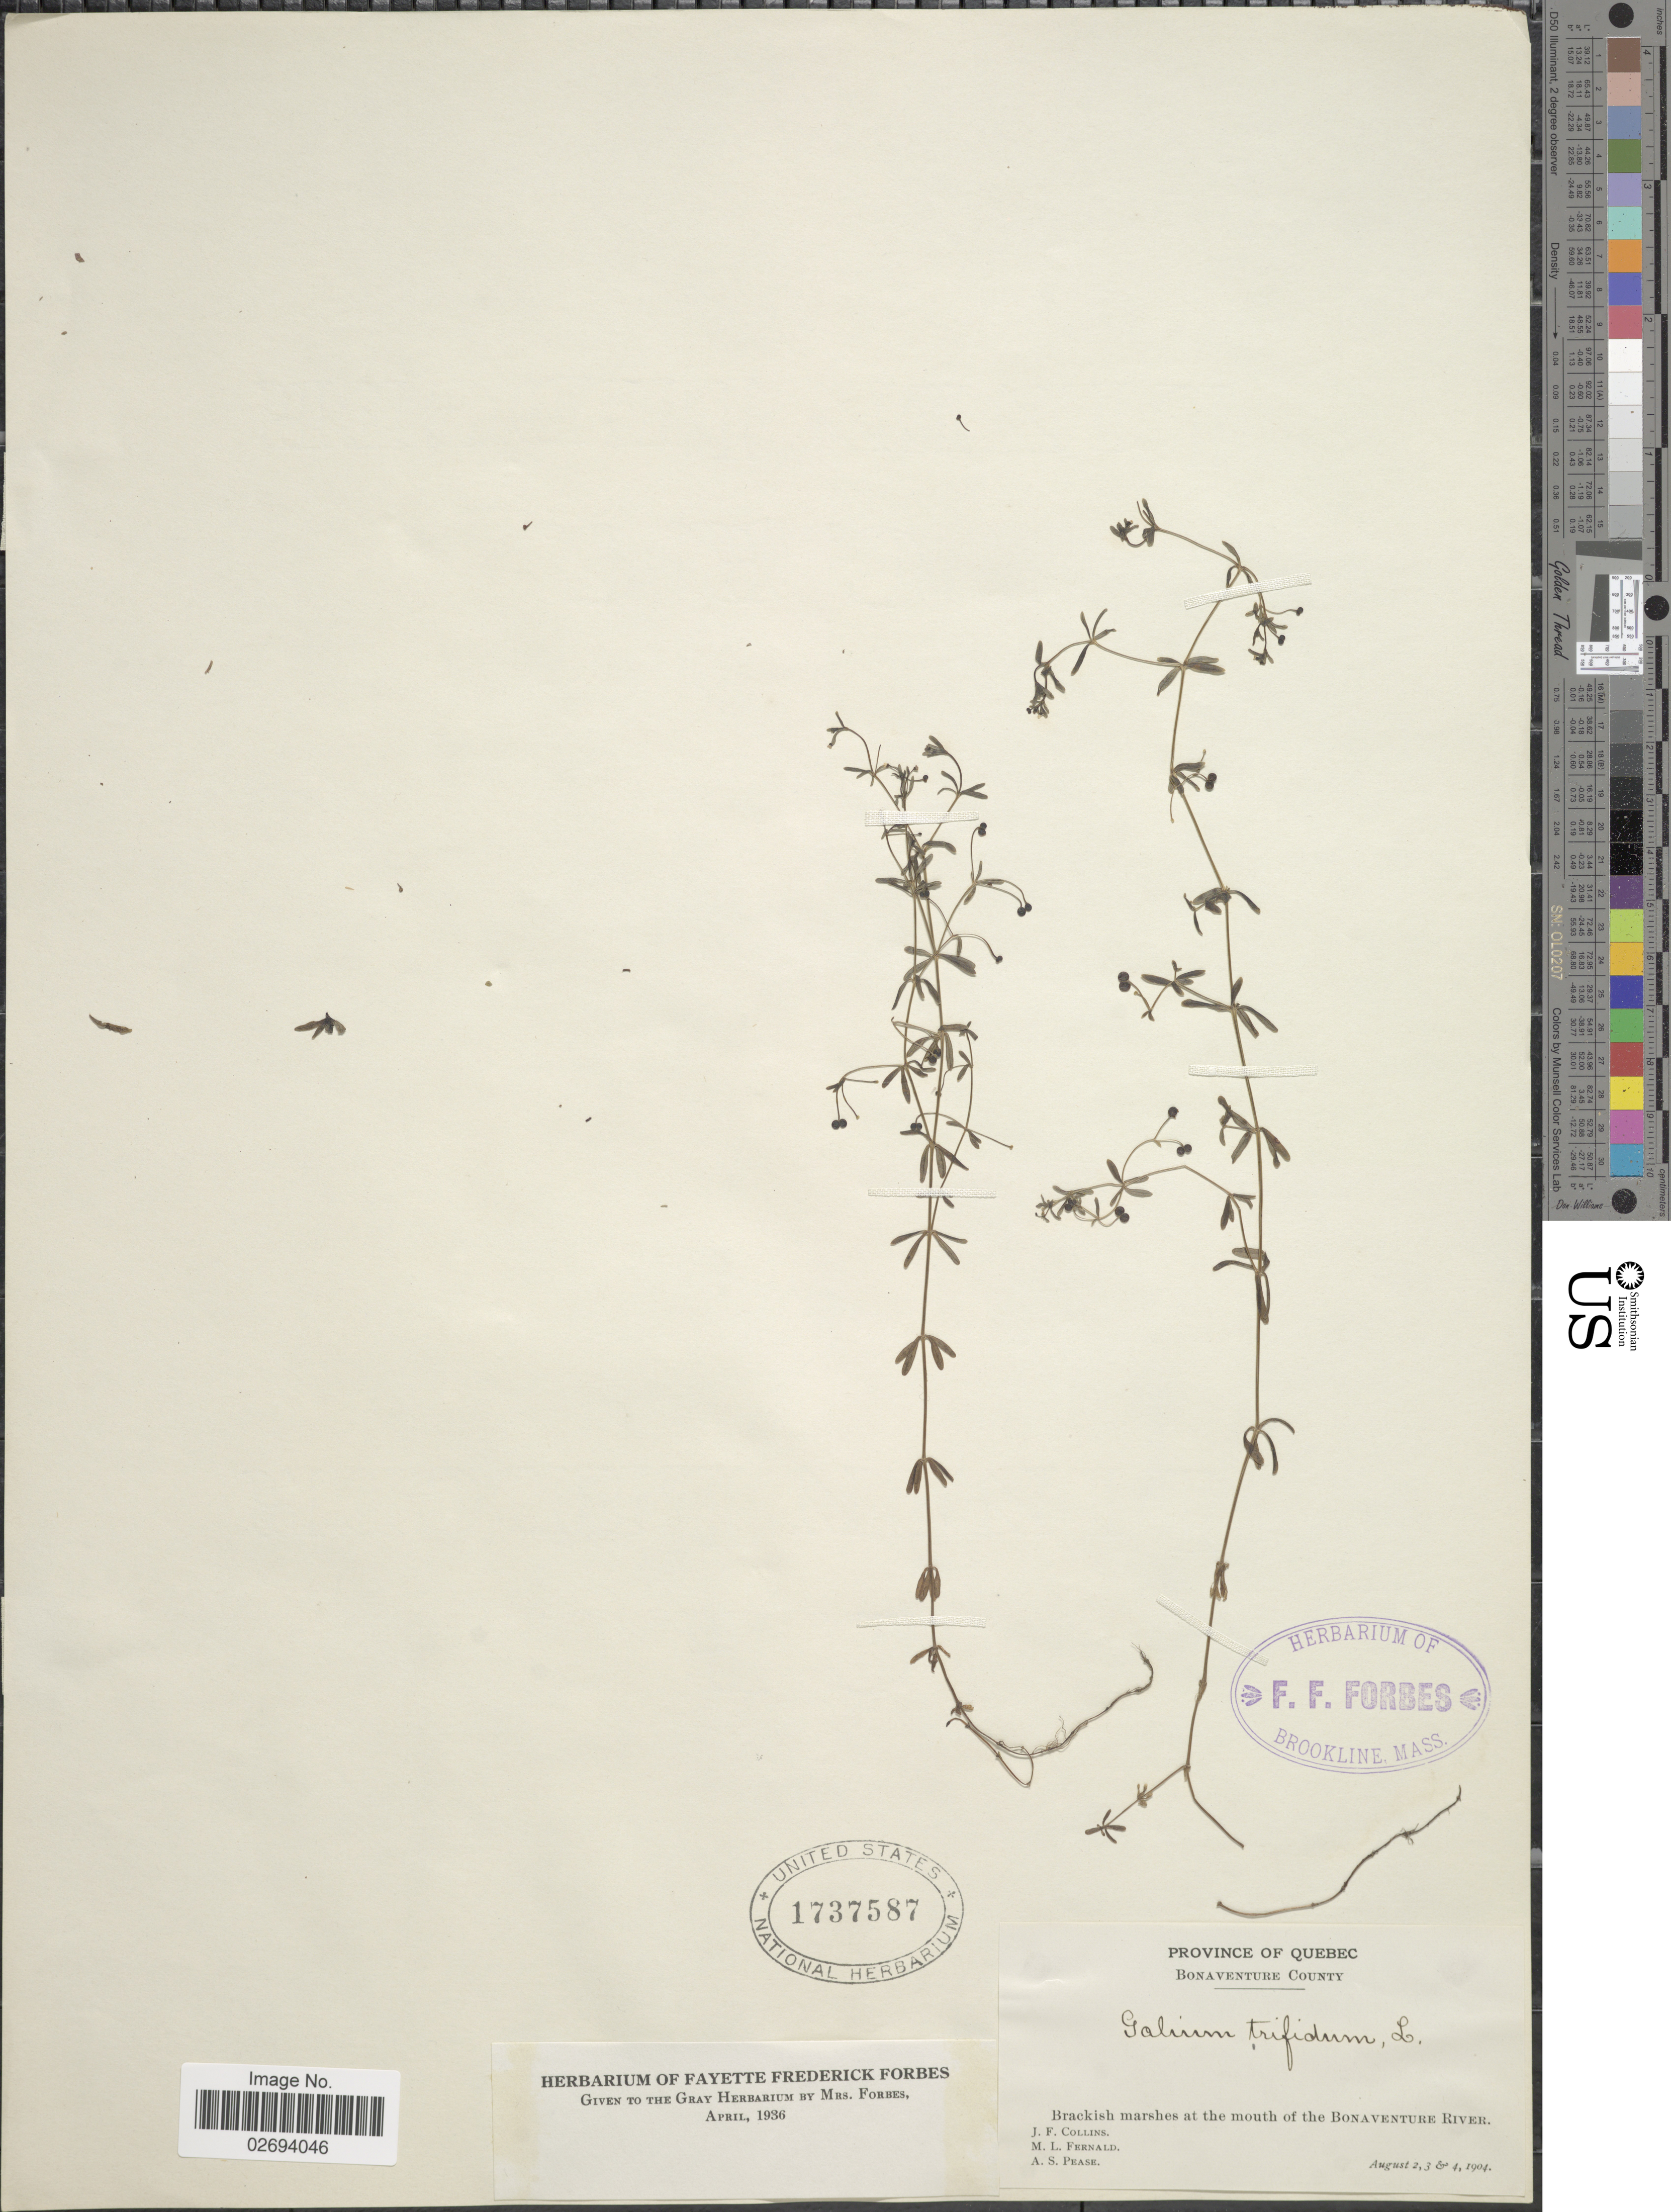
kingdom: Plantae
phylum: Tracheophyta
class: Magnoliopsida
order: Gentianales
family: Rubiaceae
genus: Galium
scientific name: Galium trifidum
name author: L.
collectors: J. Collins, M. L. Fernald & A. S. Pease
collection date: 1904-08-02/1904-08-04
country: Canada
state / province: Quebec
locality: Bonaventure County, Brackish marshes at the mouth of the Bonaventure River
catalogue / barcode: US 1737587